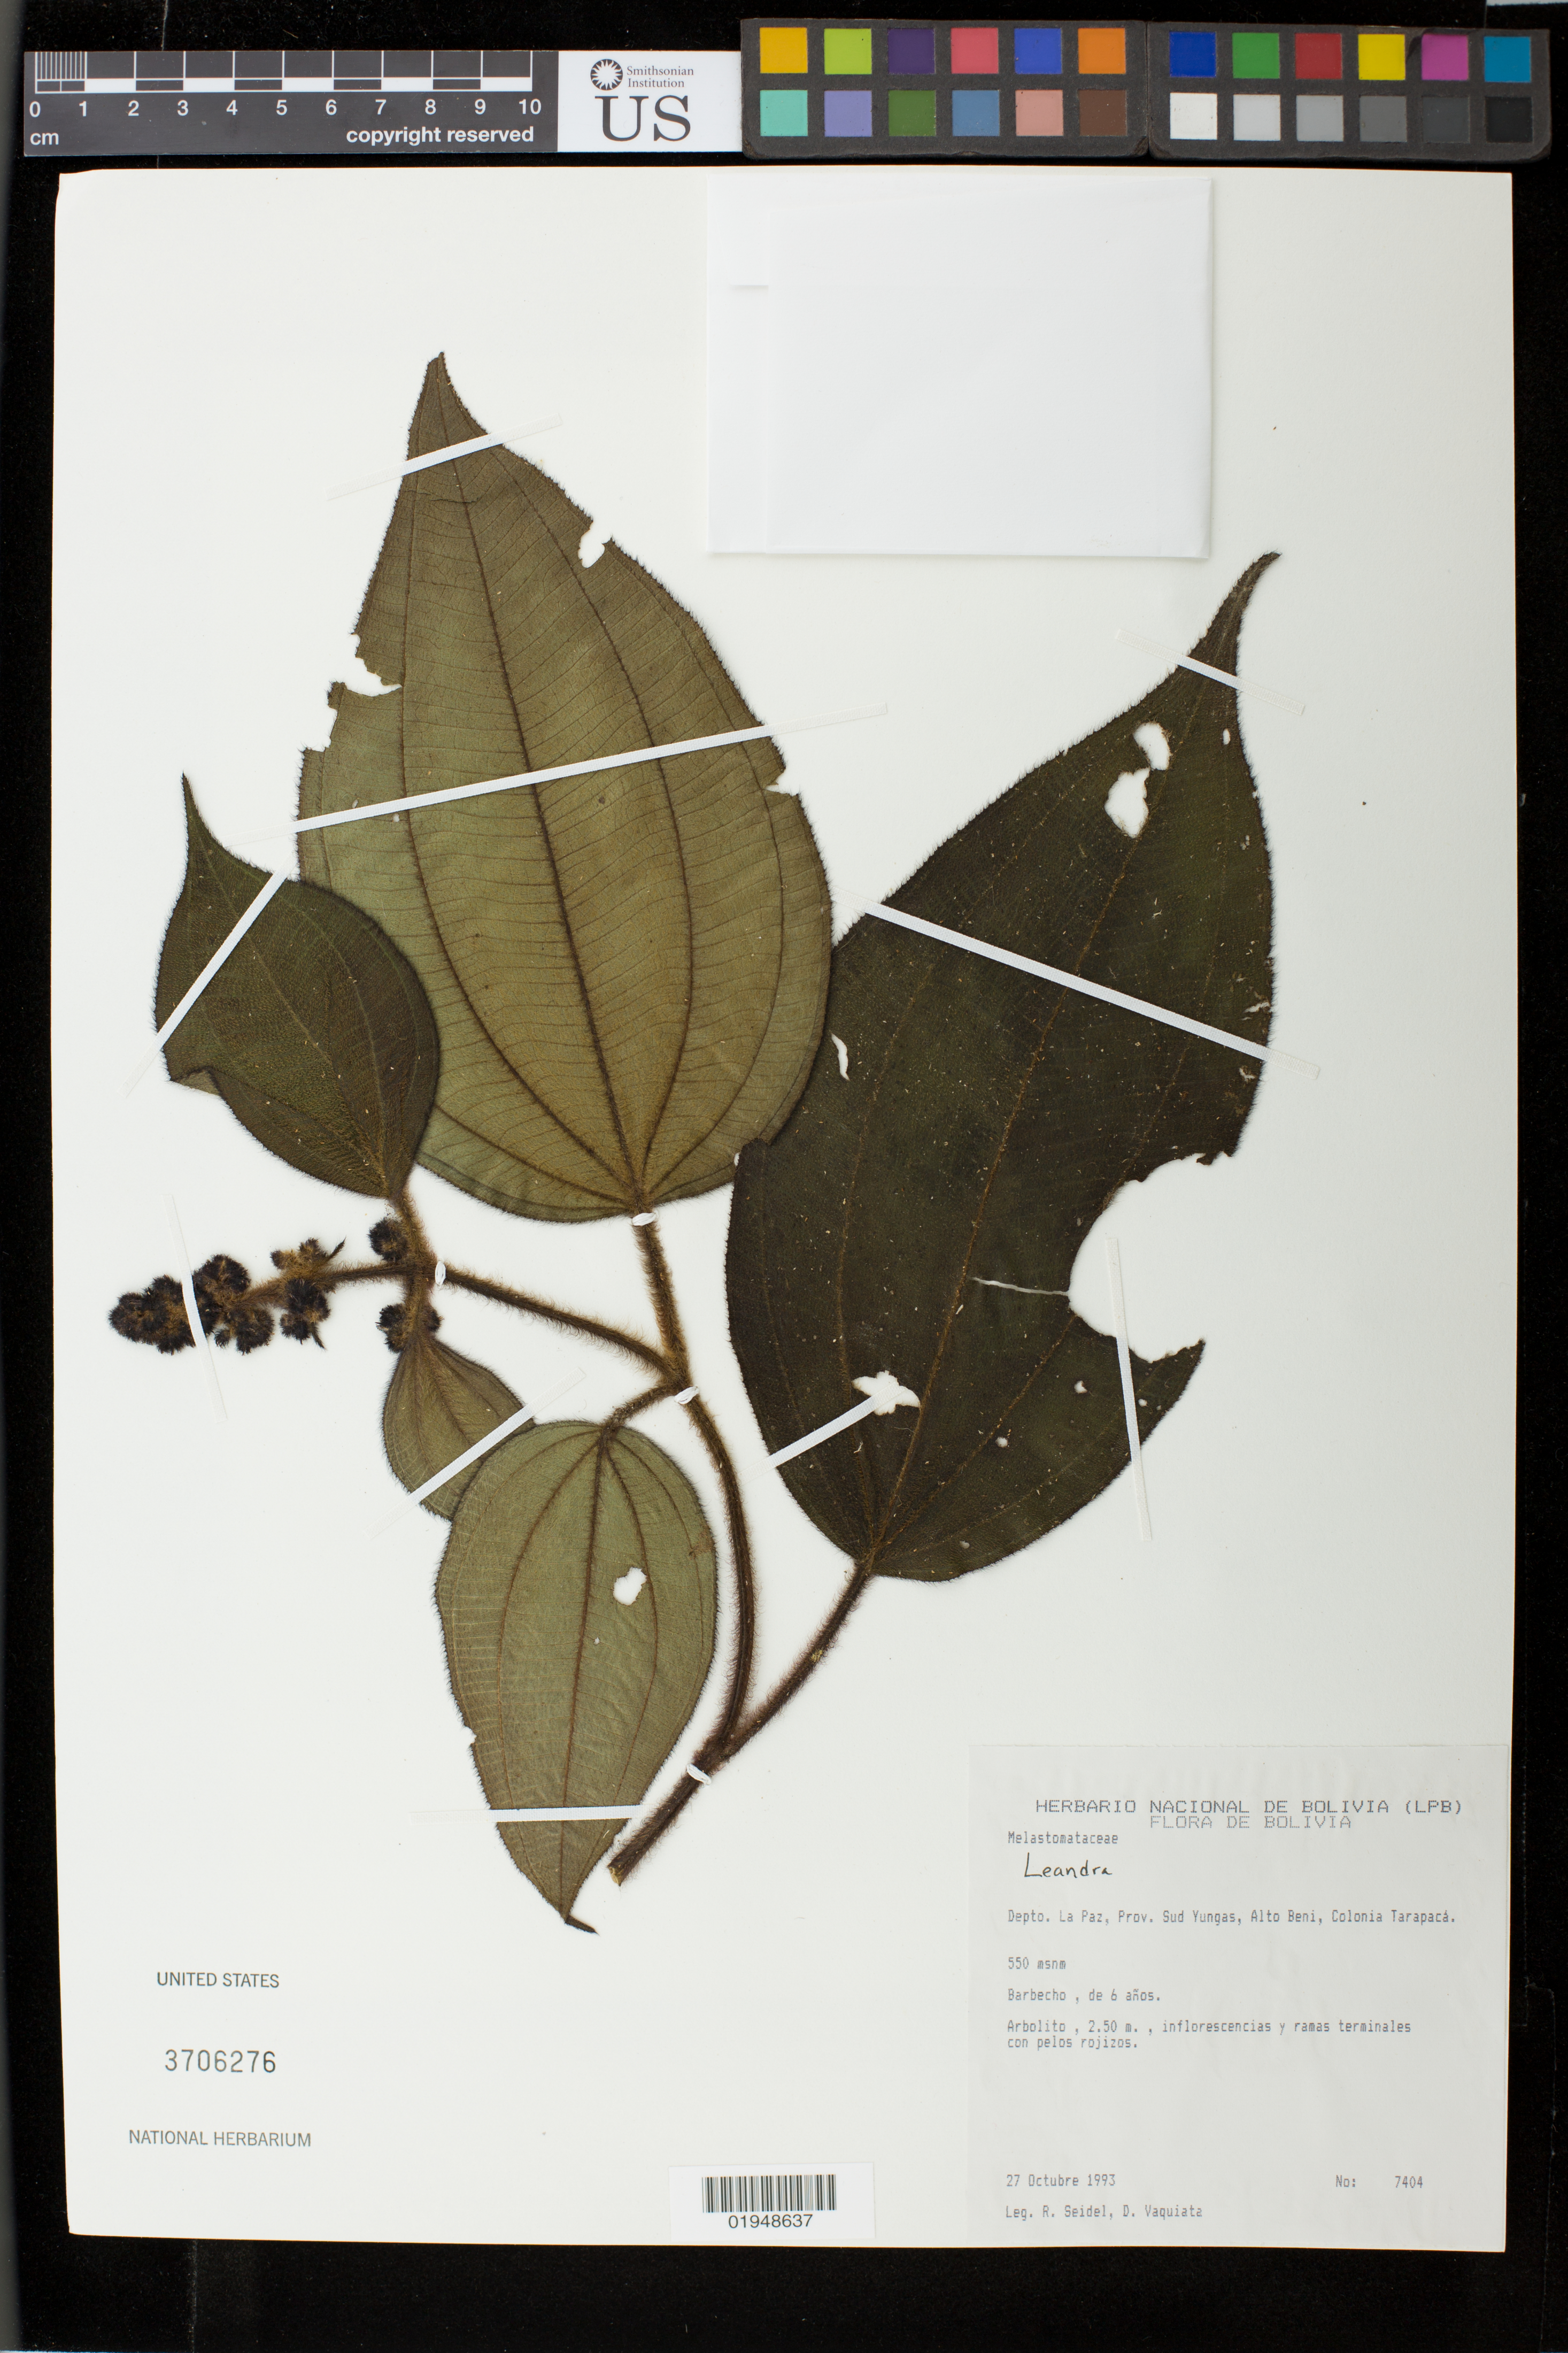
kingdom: Plantae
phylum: Tracheophyta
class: Magnoliopsida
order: Myrtales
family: Melastomataceae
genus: Leandra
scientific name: Leandra sp.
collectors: R. Seidel & D. Vaquiata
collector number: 7404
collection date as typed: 27 Octubre 1993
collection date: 1993-10-27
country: Bolivia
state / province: La Paz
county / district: Sud Yungas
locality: Alto Beni, Colonia Tarapaca.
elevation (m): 550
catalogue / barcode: US 3706276